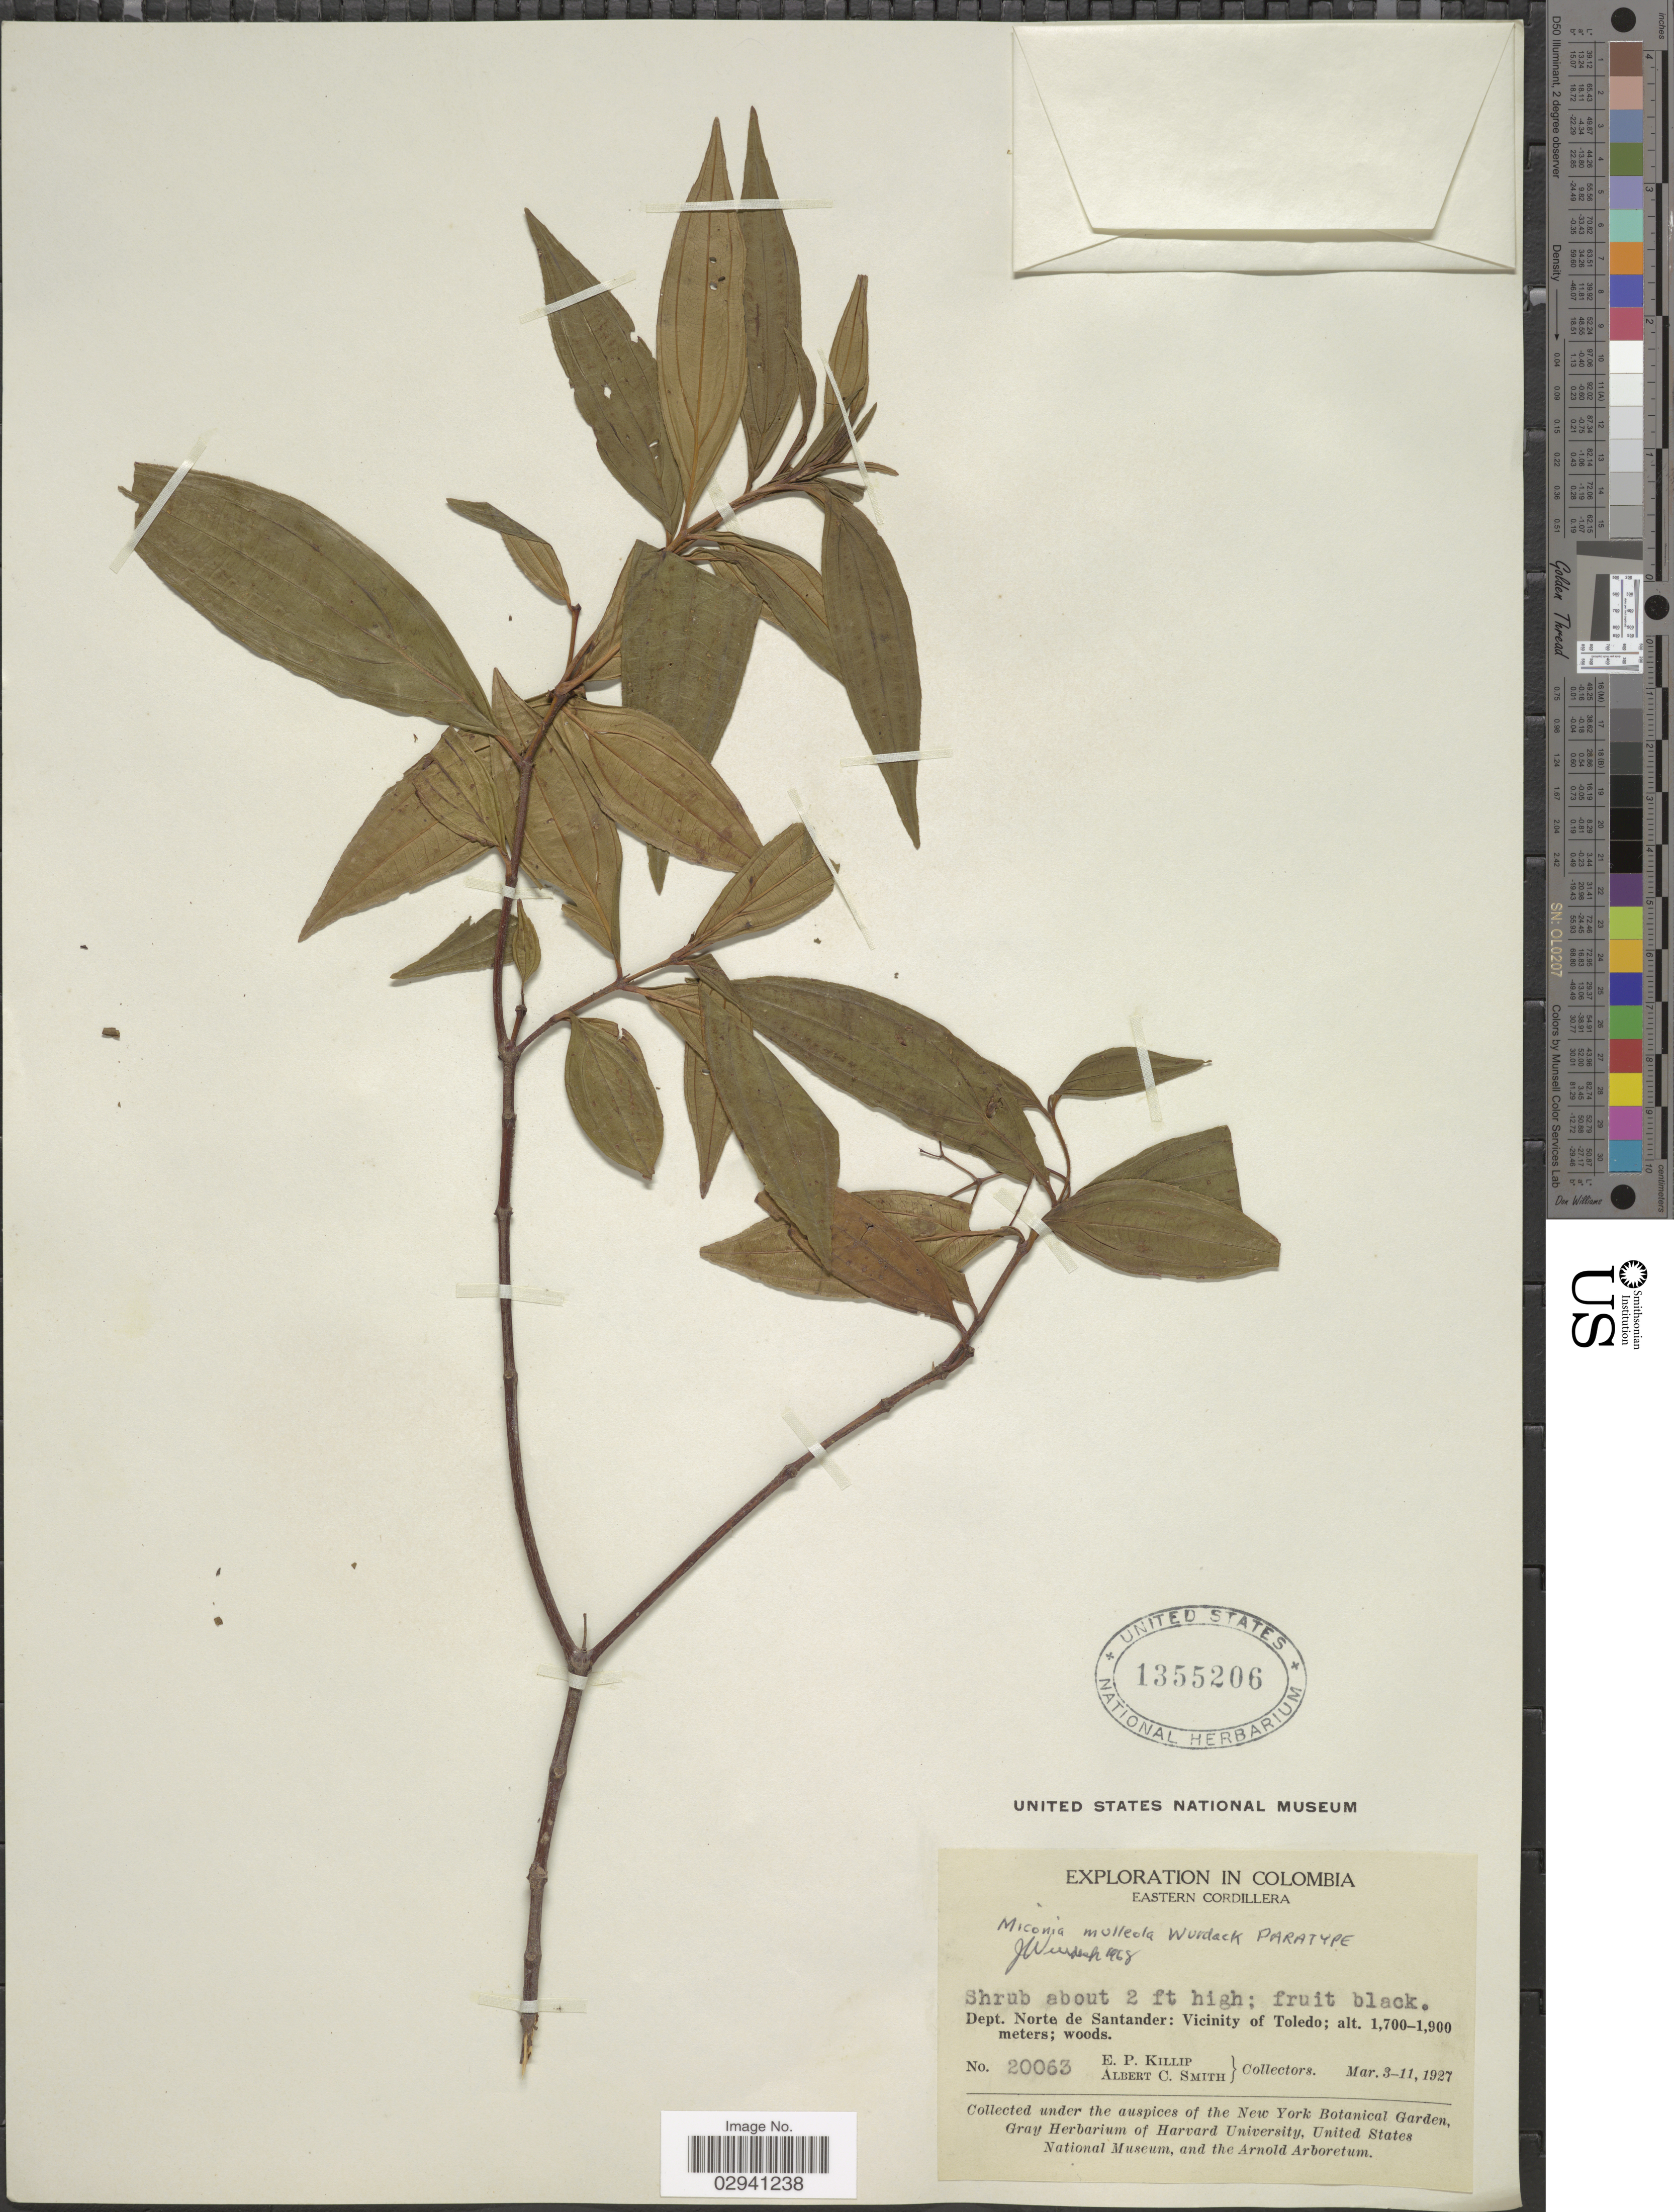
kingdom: Plantae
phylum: Tracheophyta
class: Magnoliopsida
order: Myrtales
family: Melastomataceae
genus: Miconia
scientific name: Miconia mulleola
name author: Wurdack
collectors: E. P. Killip & A. C. Smith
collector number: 20063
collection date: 1927-03-03/1927-03-11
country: Colombia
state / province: Norte de Santander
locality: Eastern Cordillera. Dept. Norte de Santander: Vicinity of Toledo.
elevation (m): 1700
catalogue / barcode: US 1355206